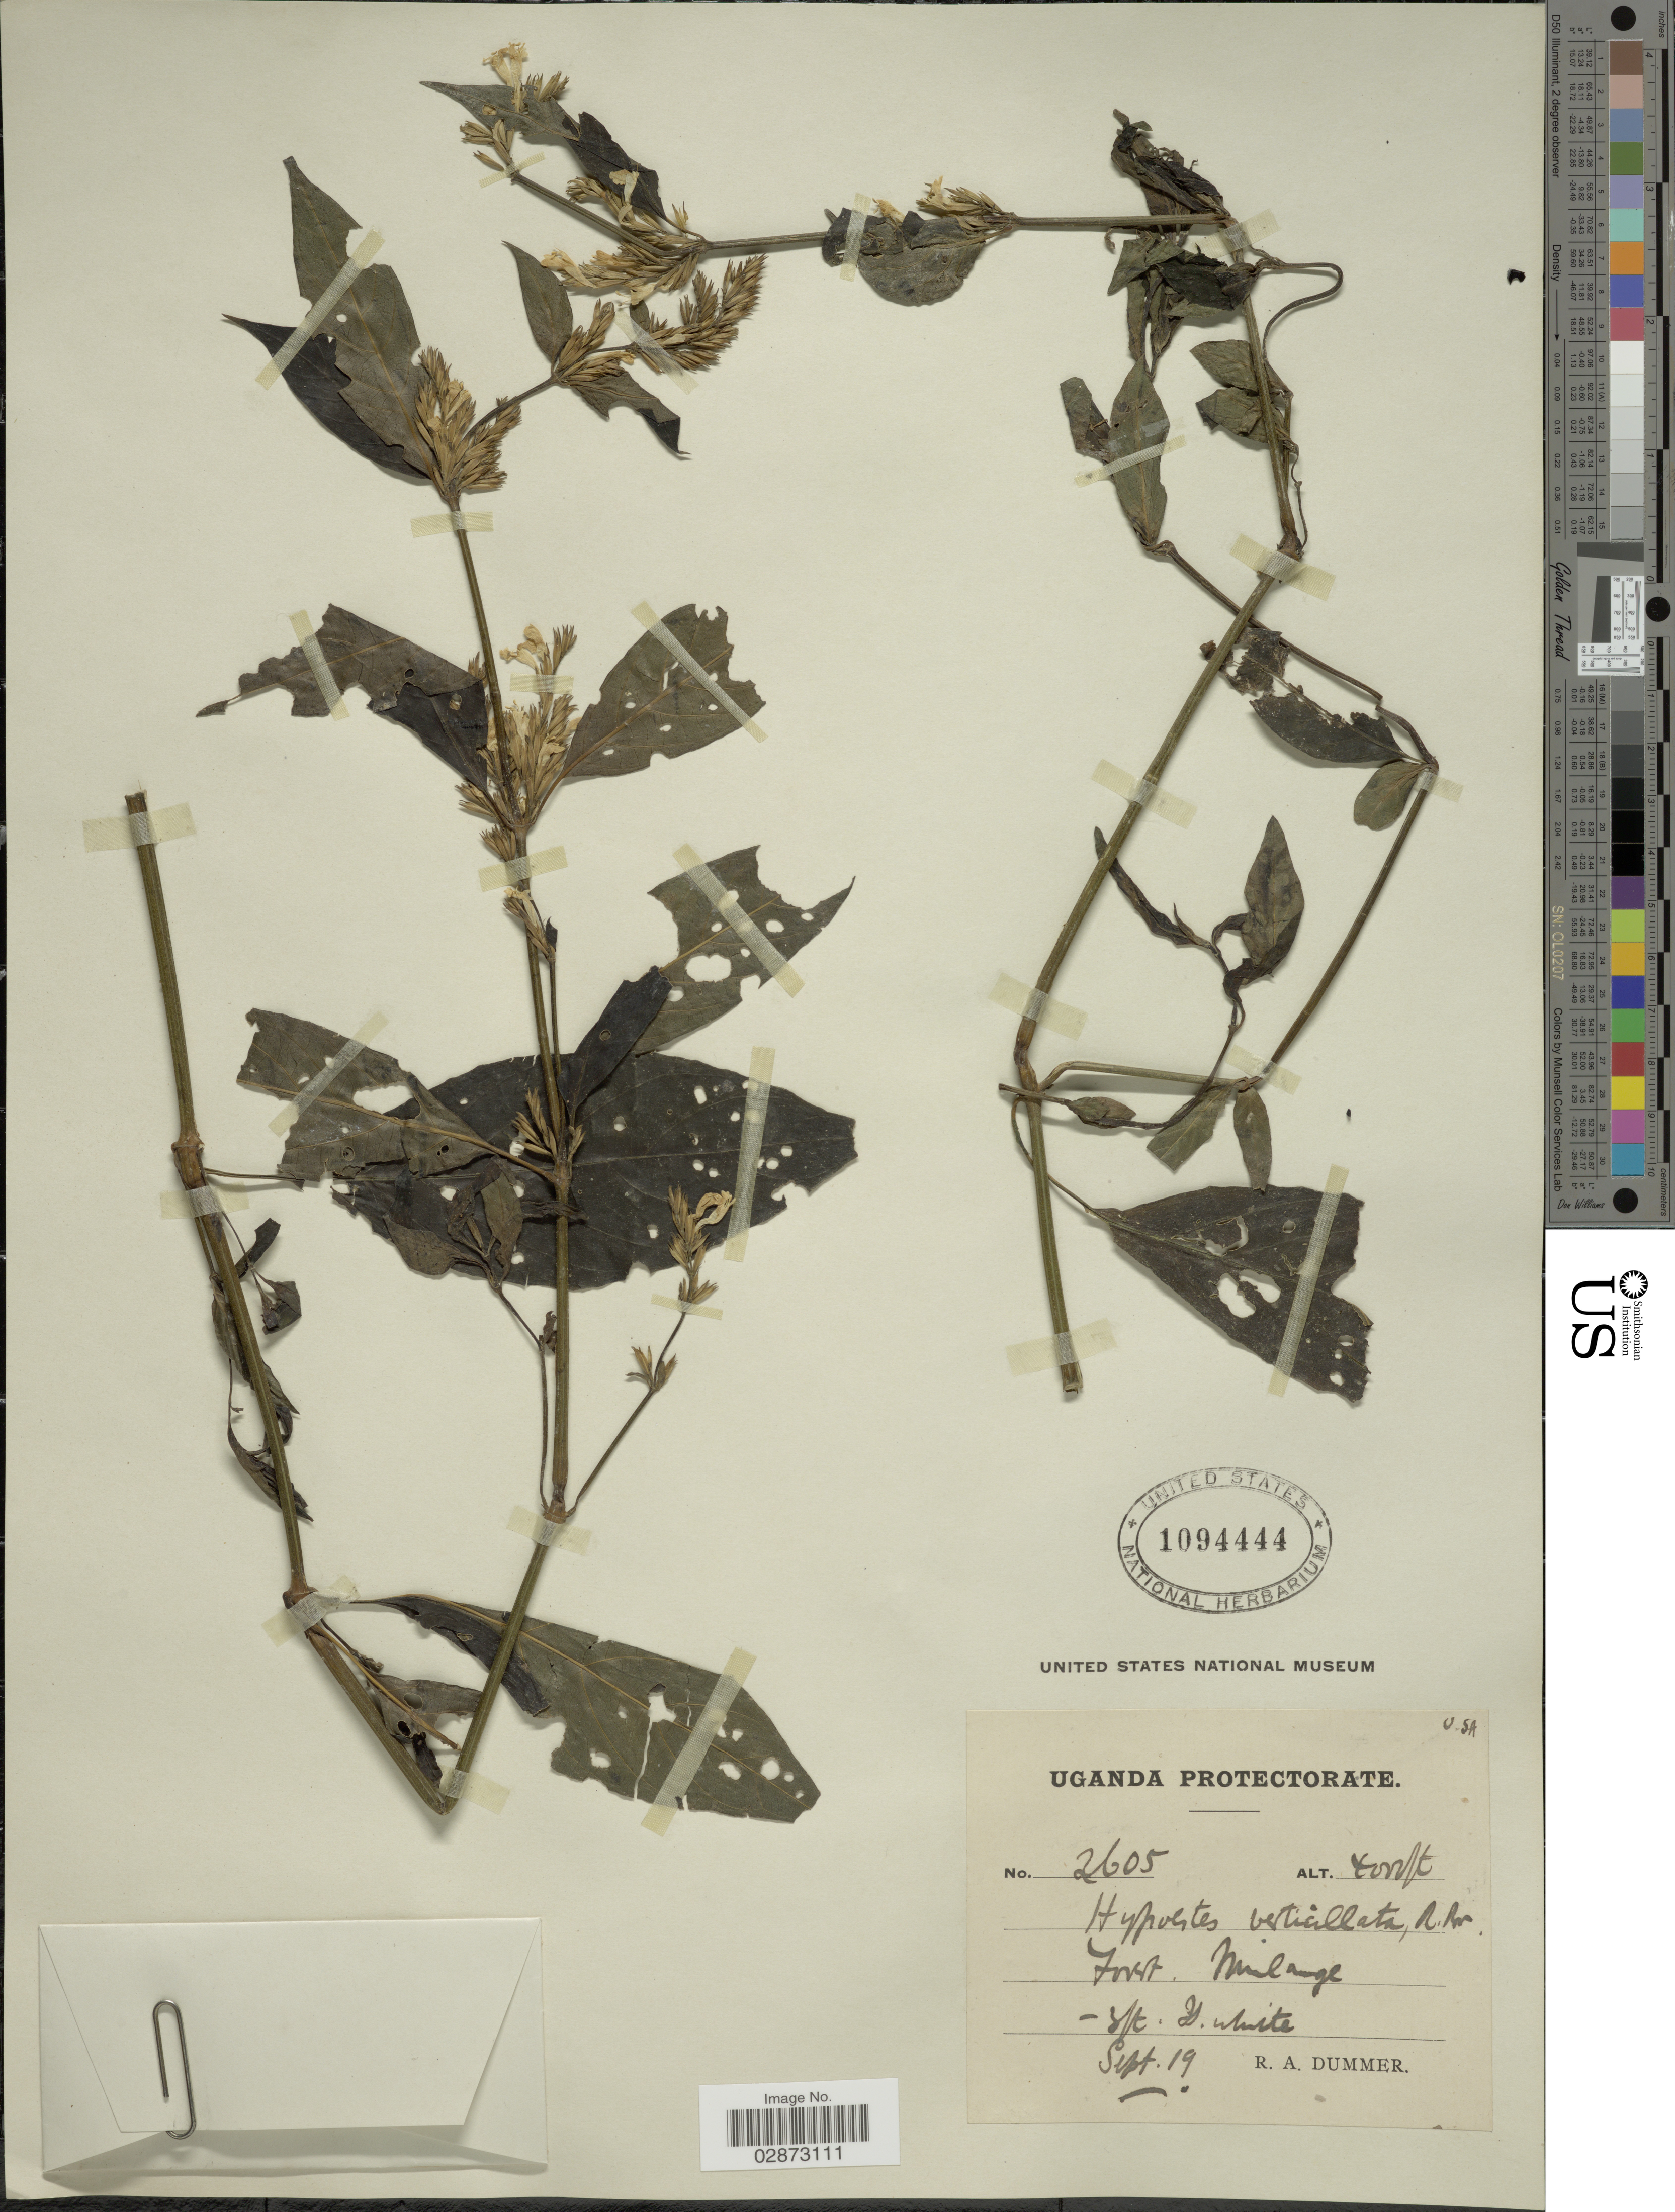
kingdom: Plantae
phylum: Tracheophyta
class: Magnoliopsida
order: Lamiales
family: Acanthaceae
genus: Hypoestes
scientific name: Hypoestes verticillaris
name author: (L. f.) Sol.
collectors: R. Dümmer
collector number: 2605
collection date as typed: Transcribed d/m/y: /9/19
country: Uganda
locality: Uganda Protectorate. Mulange.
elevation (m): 1219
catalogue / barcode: US 1094444